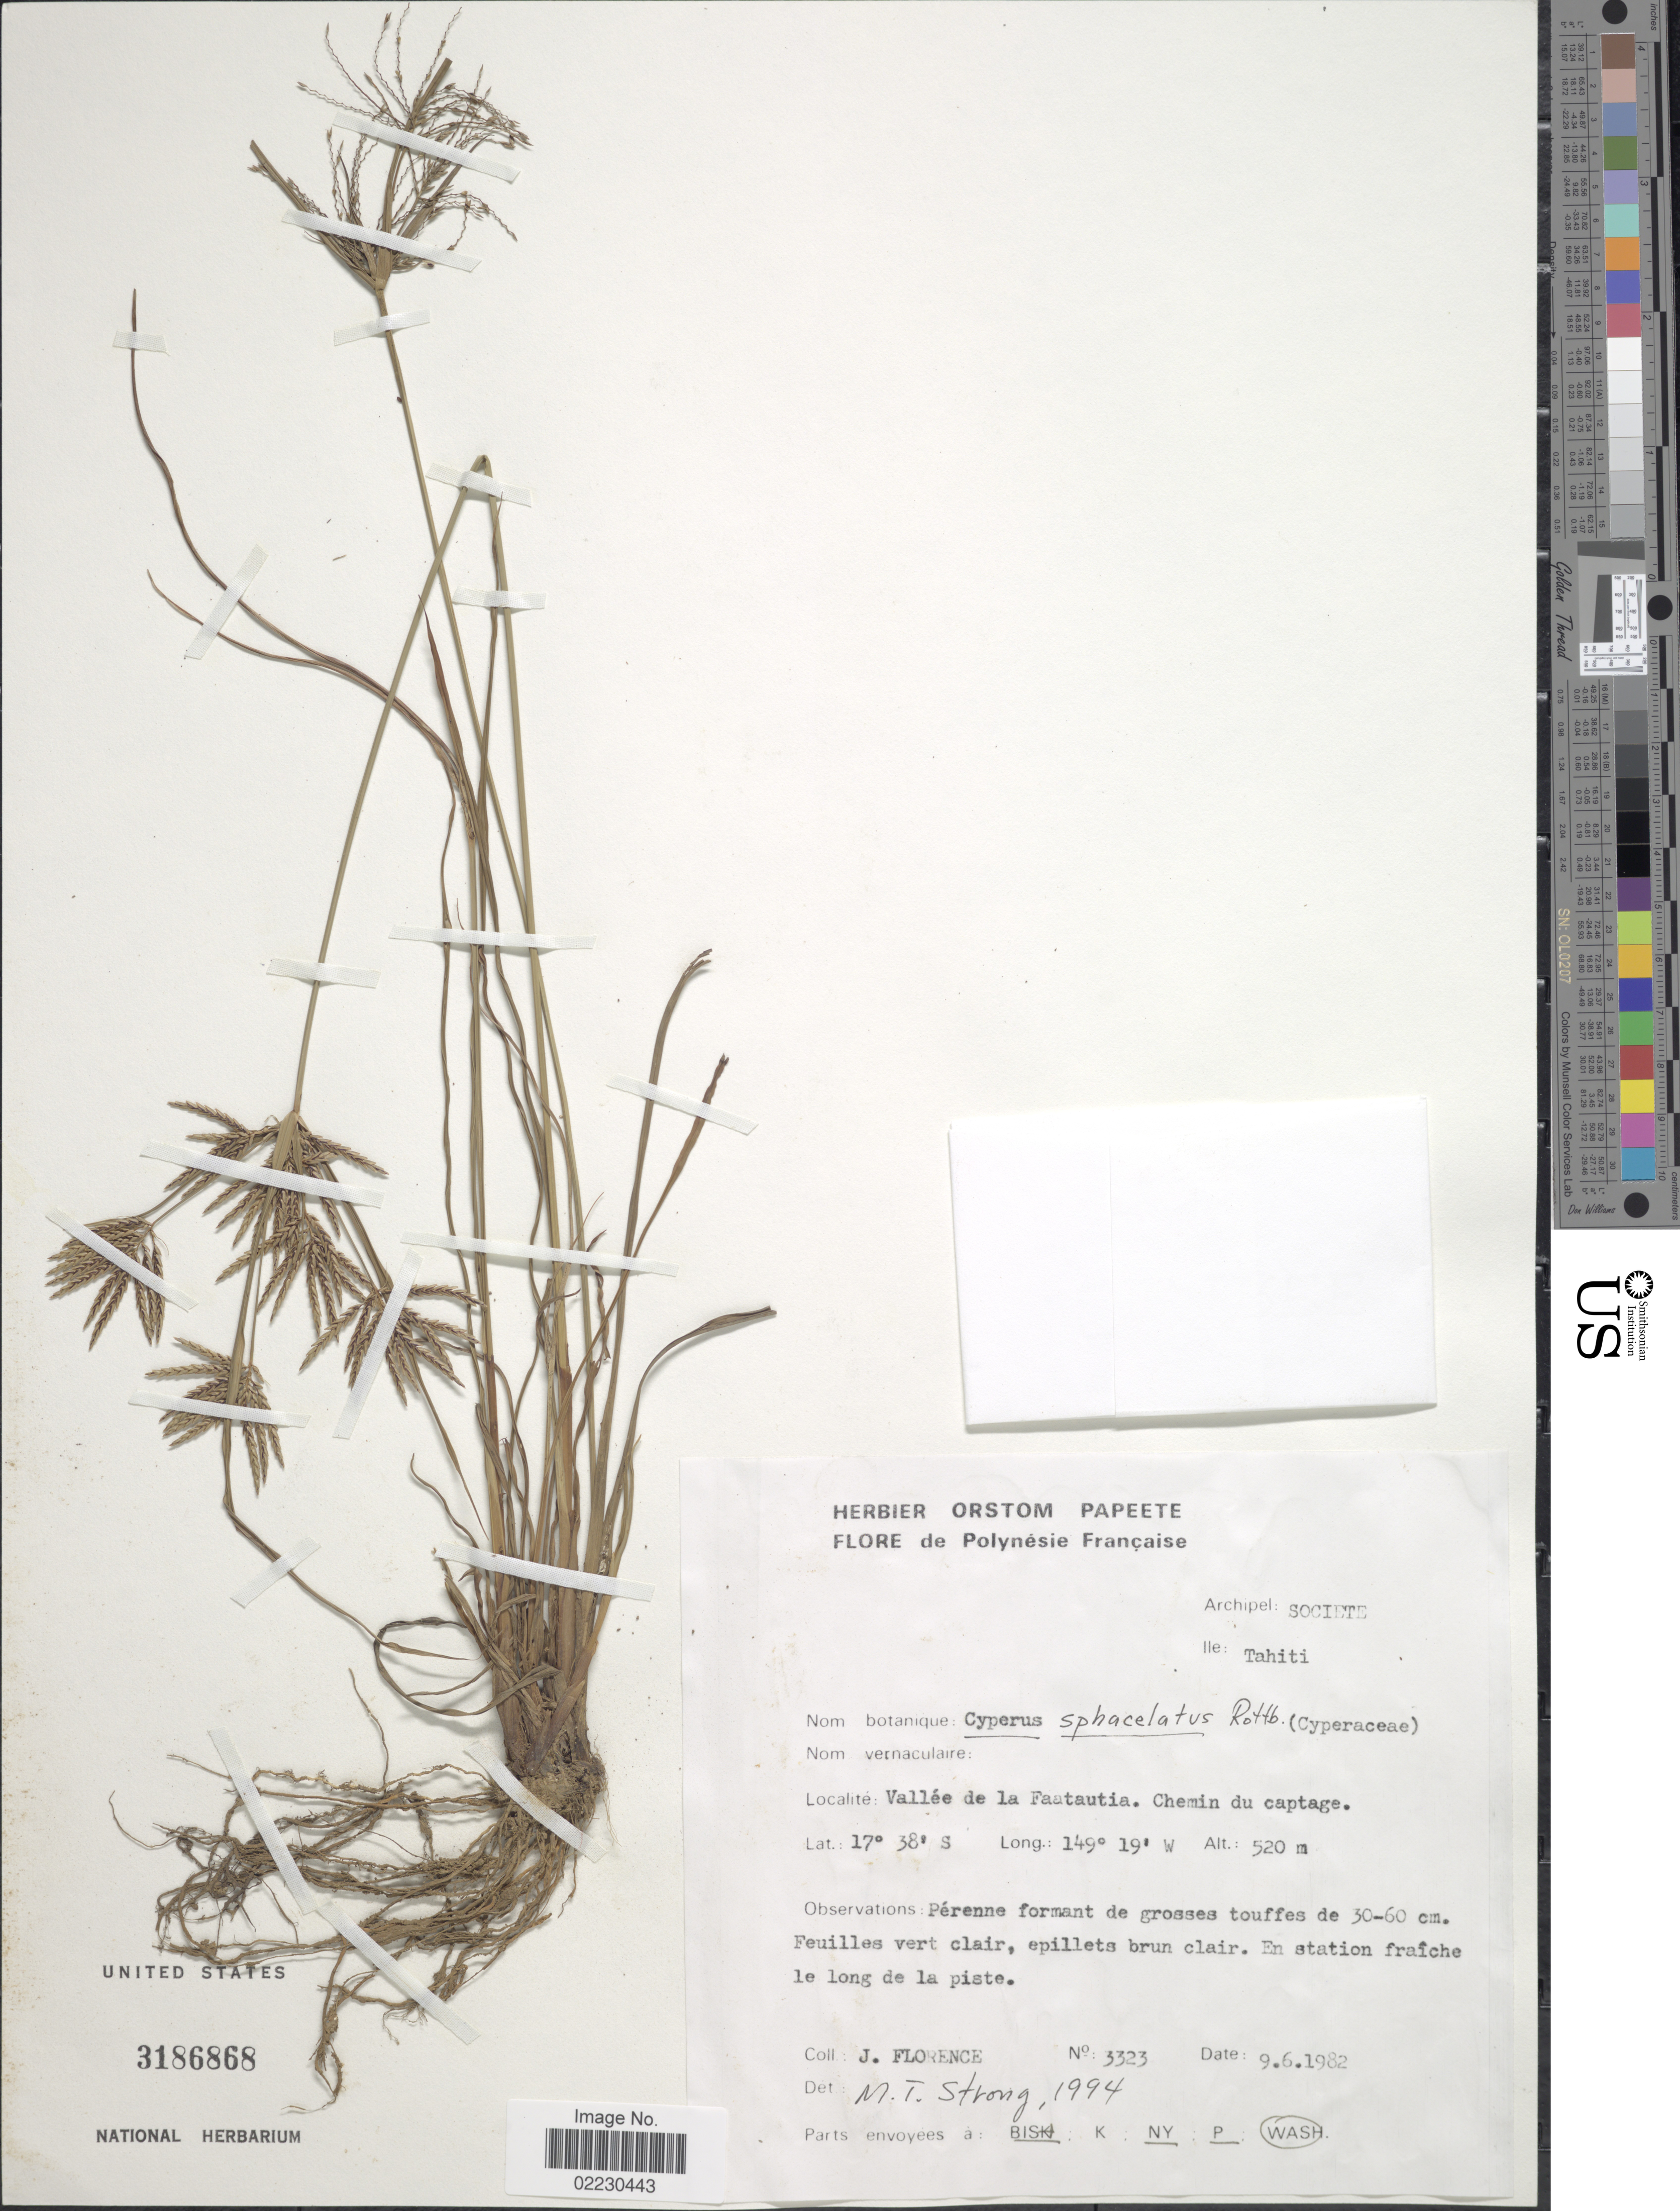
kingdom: Plantae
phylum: Tracheophyta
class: Liliopsida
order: Poales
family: Cyperaceae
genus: Cyperus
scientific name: Cyperus sphacelatus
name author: Rottb.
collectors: J. Florence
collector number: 3323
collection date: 1982-06-09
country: French Polynesia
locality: Societe, Tahiti, Vallee de la Faatautia. Chemin du Captage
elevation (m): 520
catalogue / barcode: US 3186868